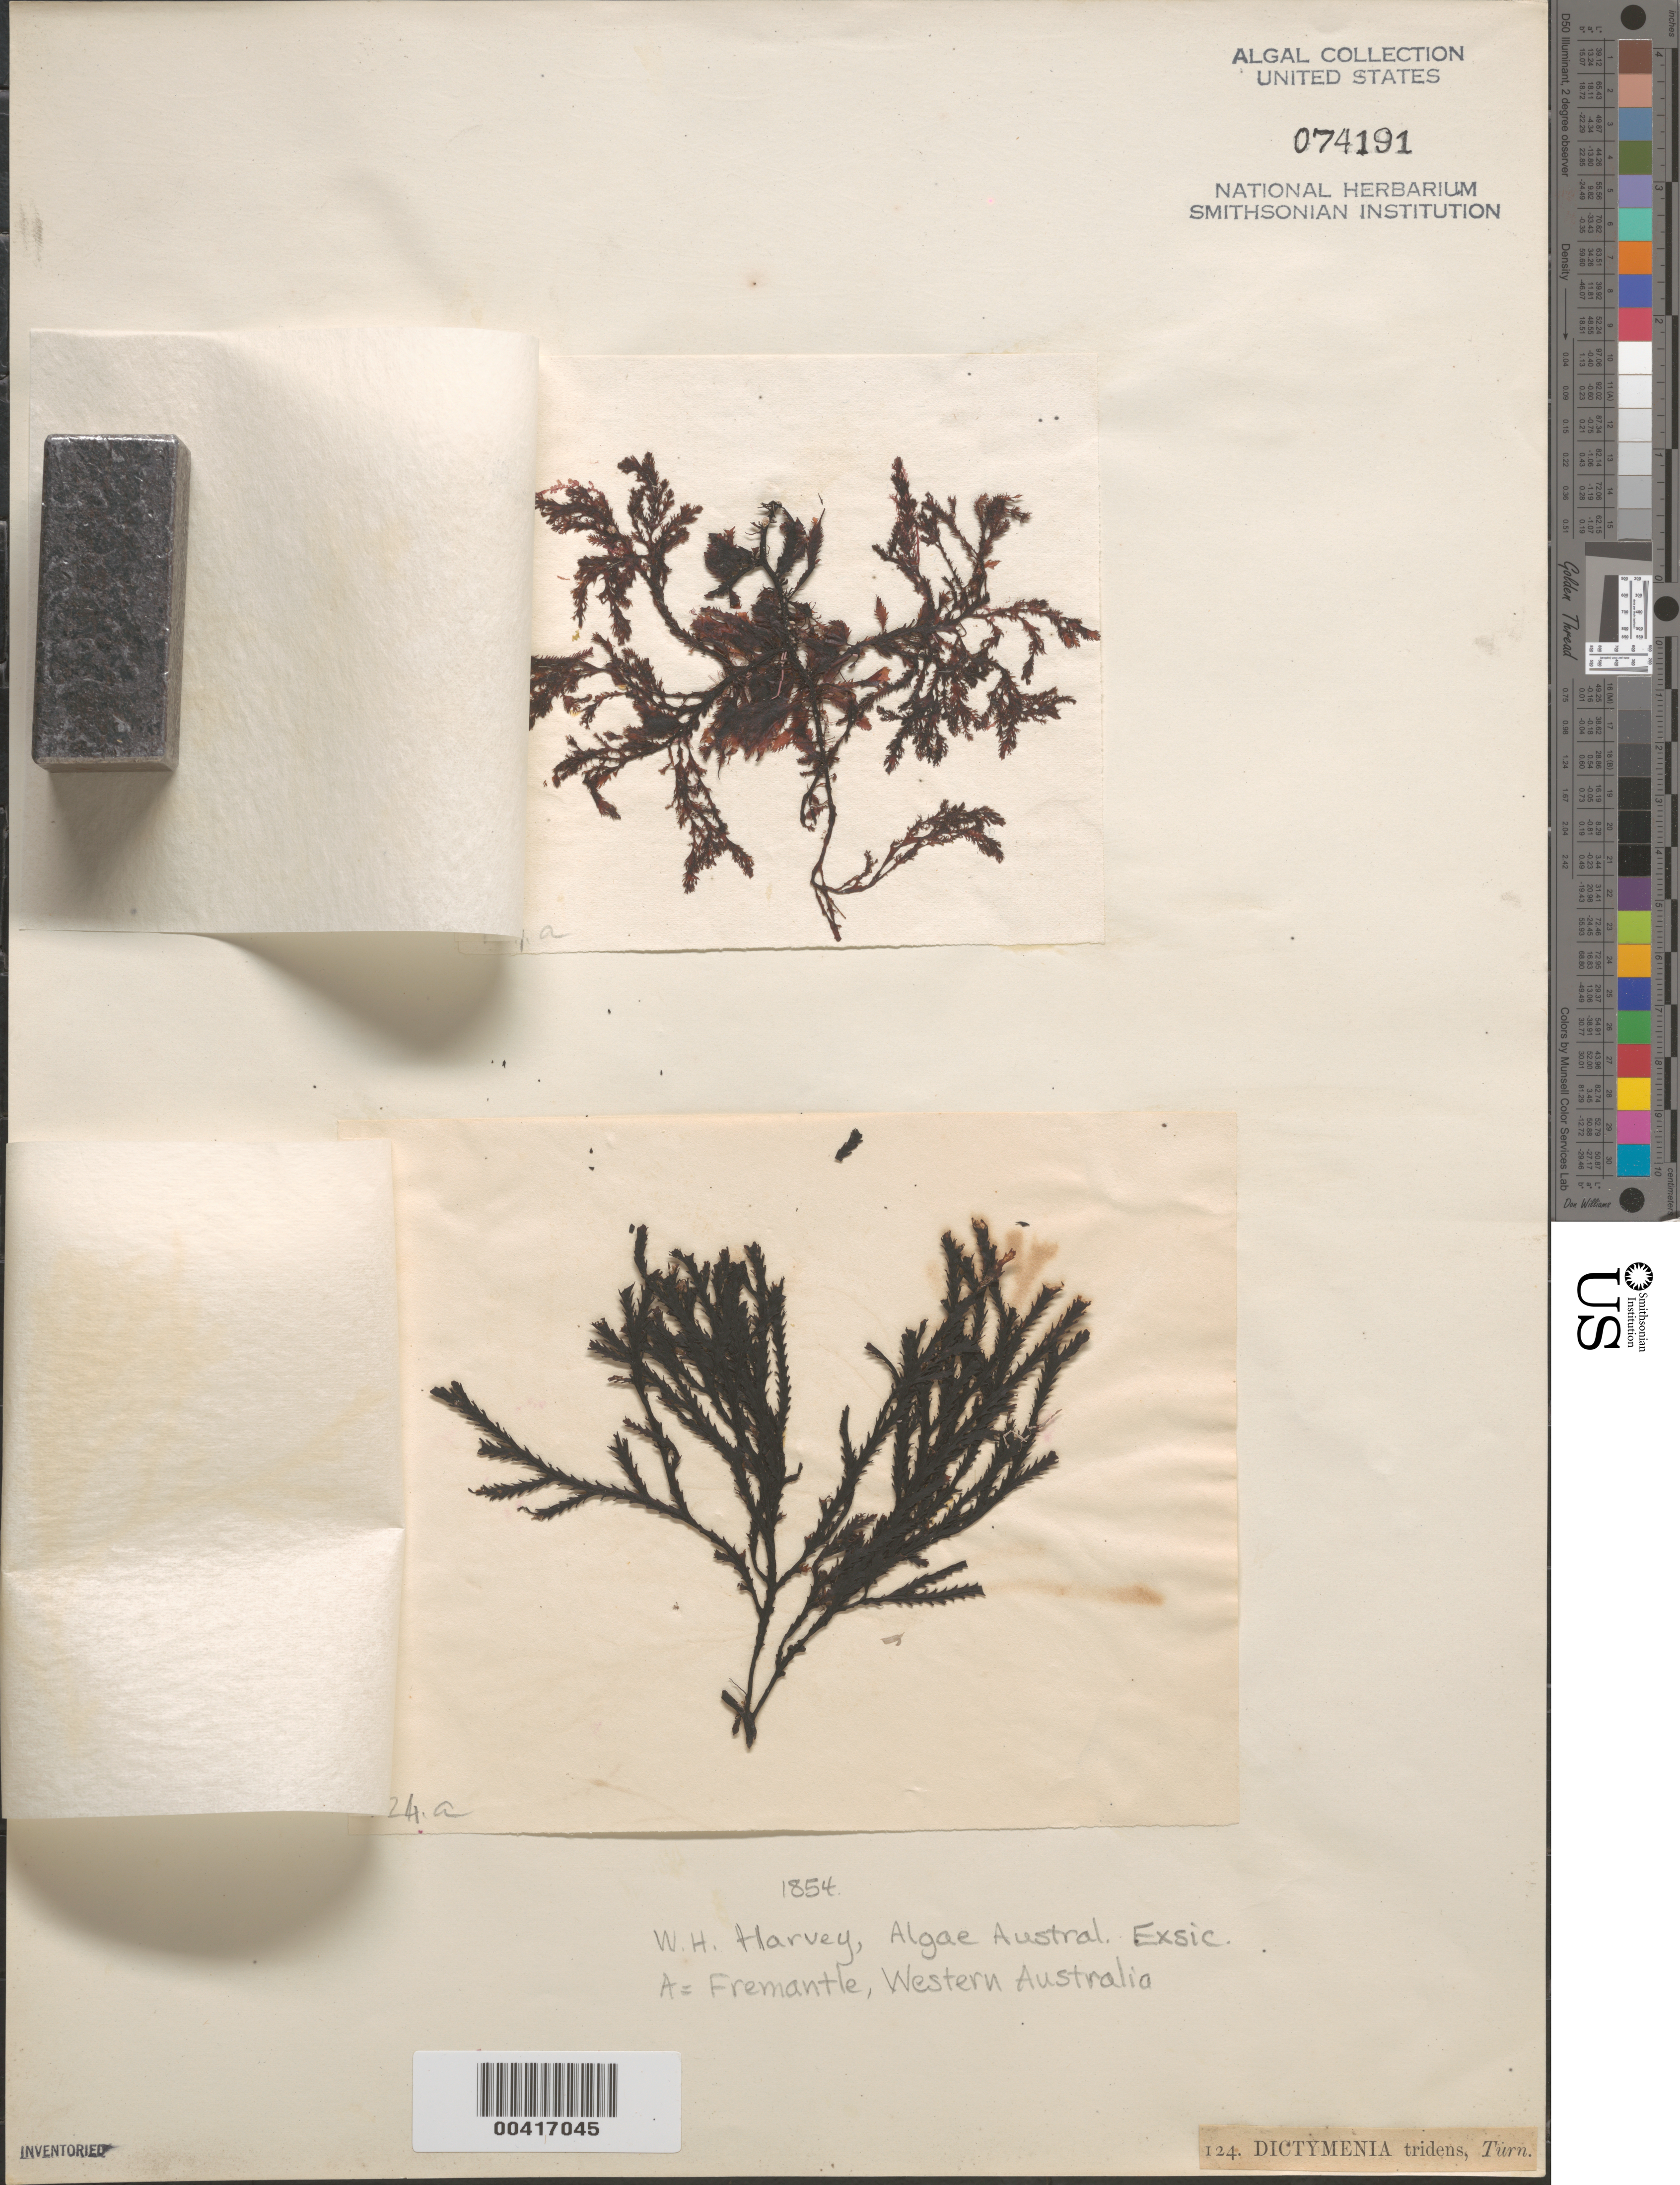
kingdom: Plantae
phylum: Rhodophyta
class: Florideophyceae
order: Ceramiales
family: Rhodomelaceae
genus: Dictyomenia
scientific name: Dictyomenia tridens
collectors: W. Harvey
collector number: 124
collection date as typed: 1854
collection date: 1854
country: Australia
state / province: Western Australia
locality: Fremantle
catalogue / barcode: US 74191